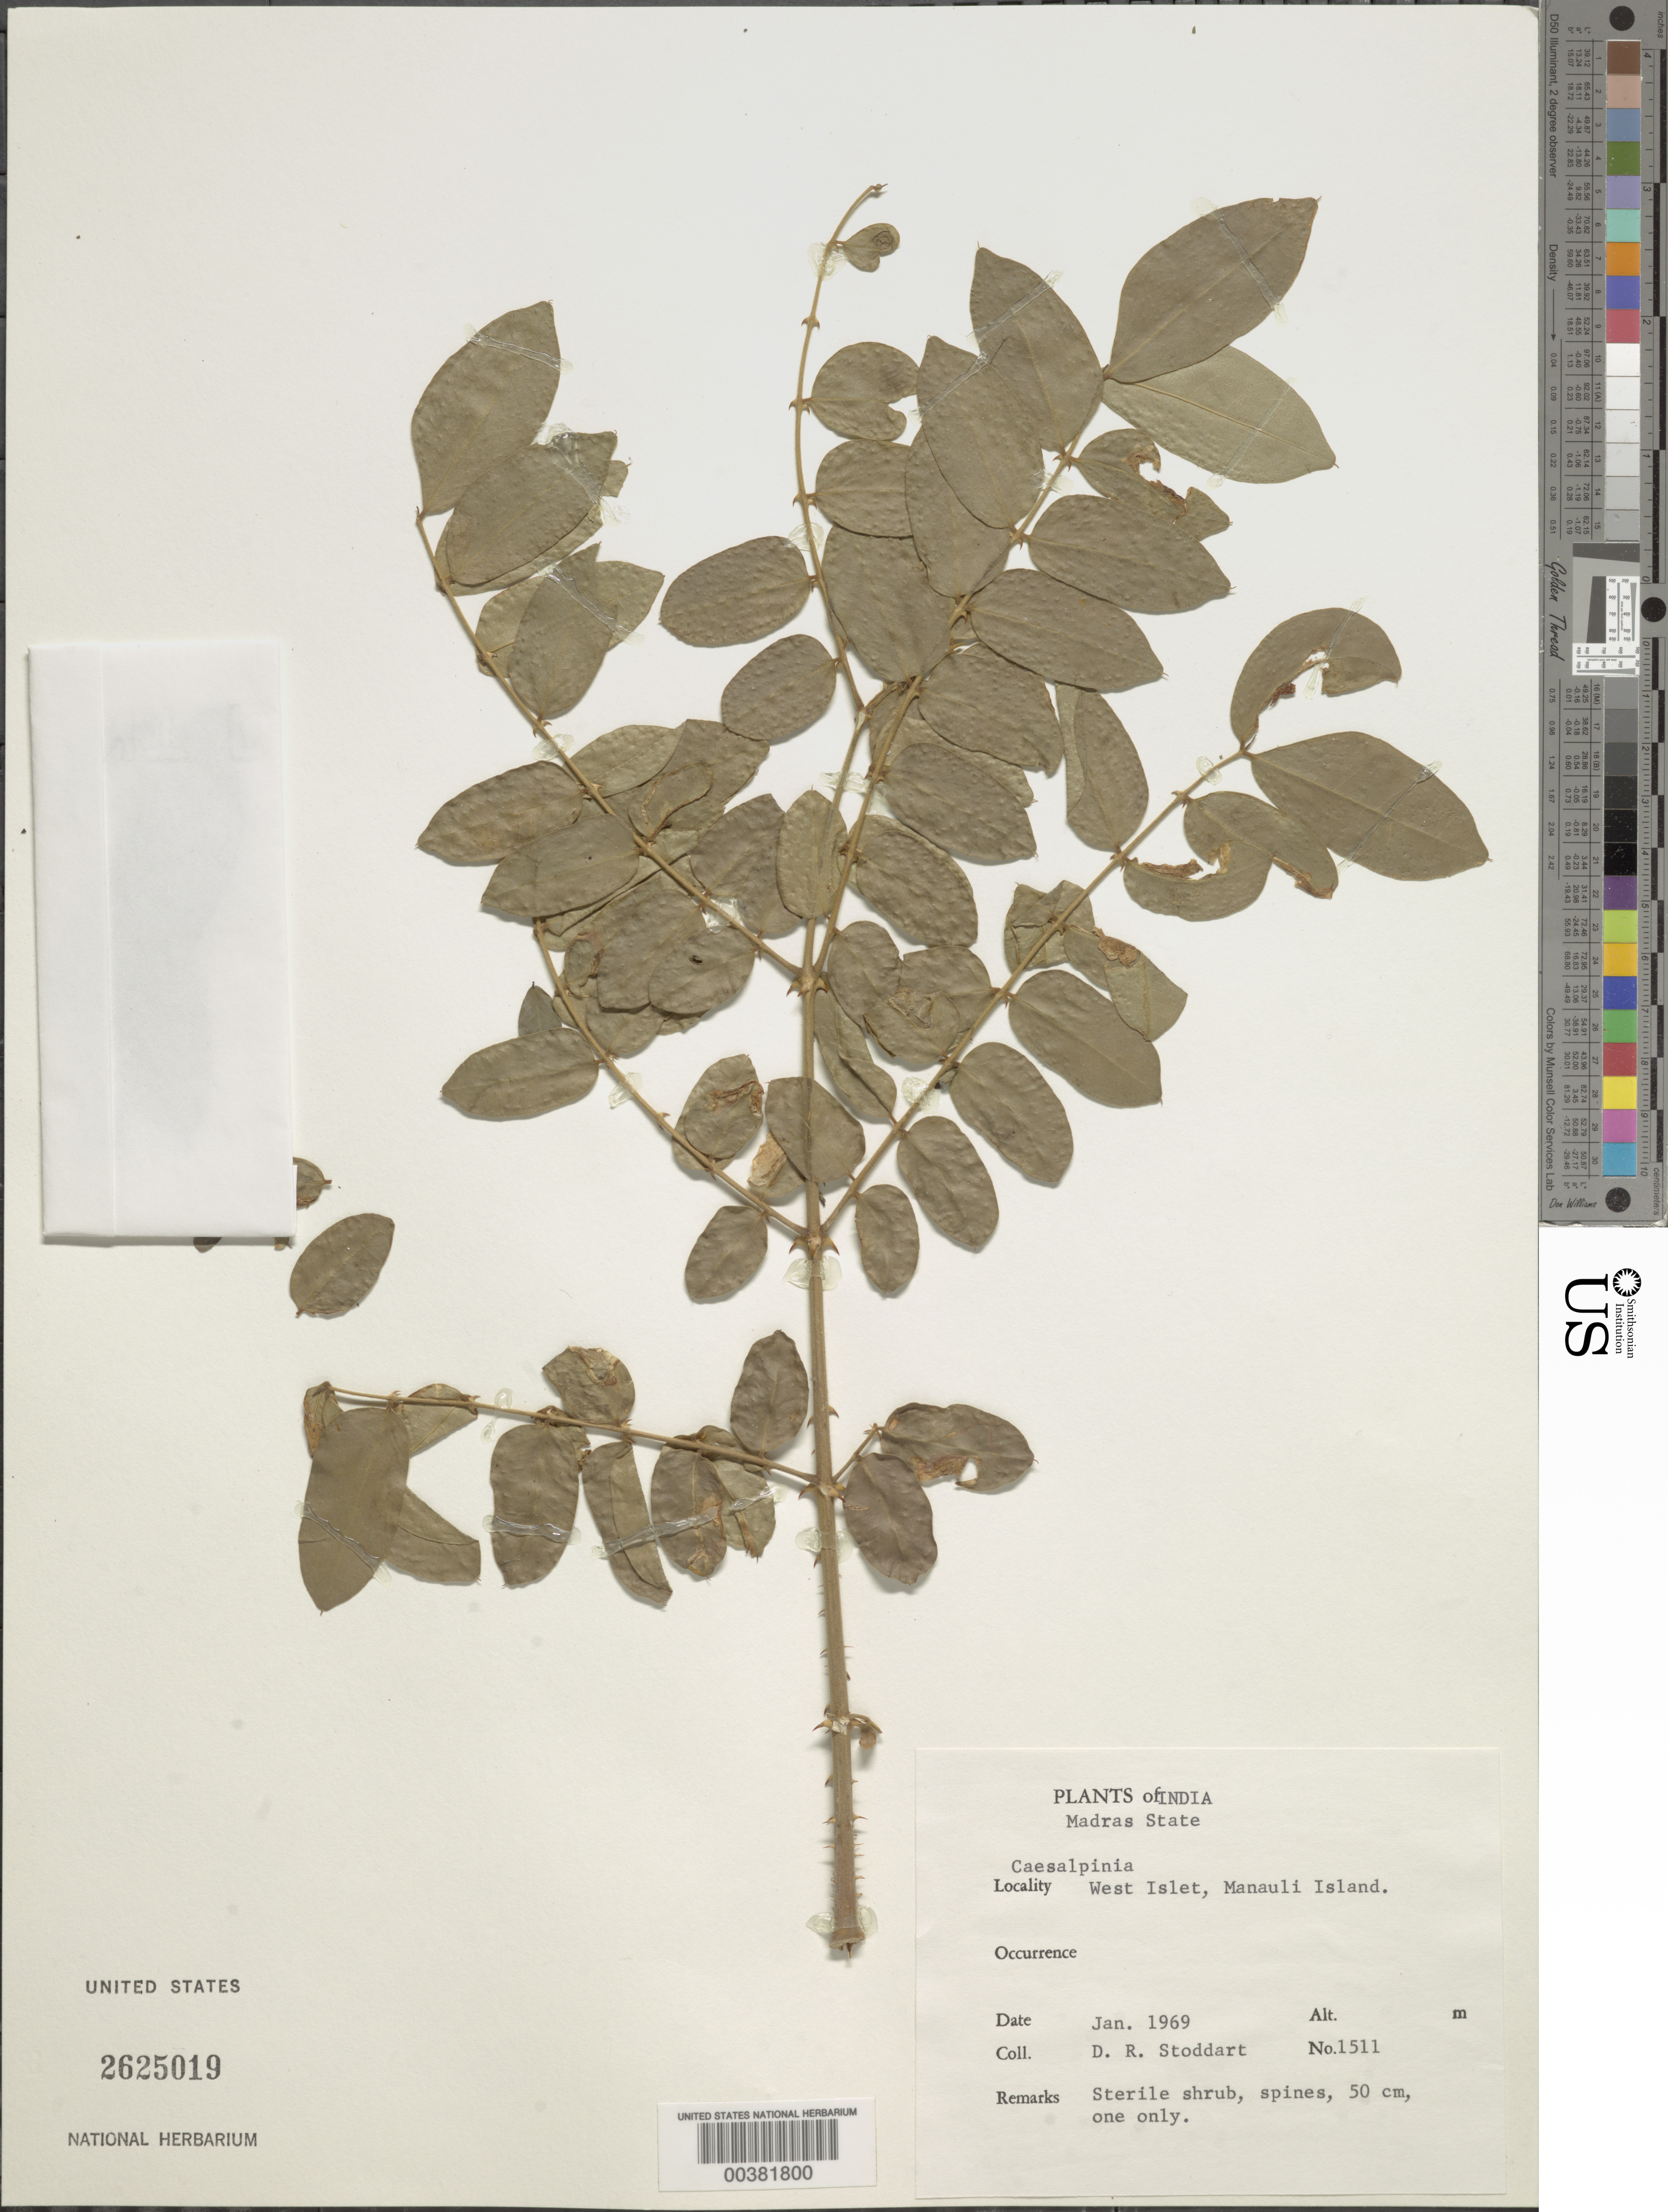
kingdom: Plantae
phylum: Tracheophyta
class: Magnoliopsida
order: Fabales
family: Fabaceae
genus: Caesalpinia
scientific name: Caesalpinia sp.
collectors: D. R. Stoddart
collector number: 1511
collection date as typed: Jan 1969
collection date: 1969-01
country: India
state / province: Tamil Nadu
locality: West islet, manauli i.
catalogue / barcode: US 2625019